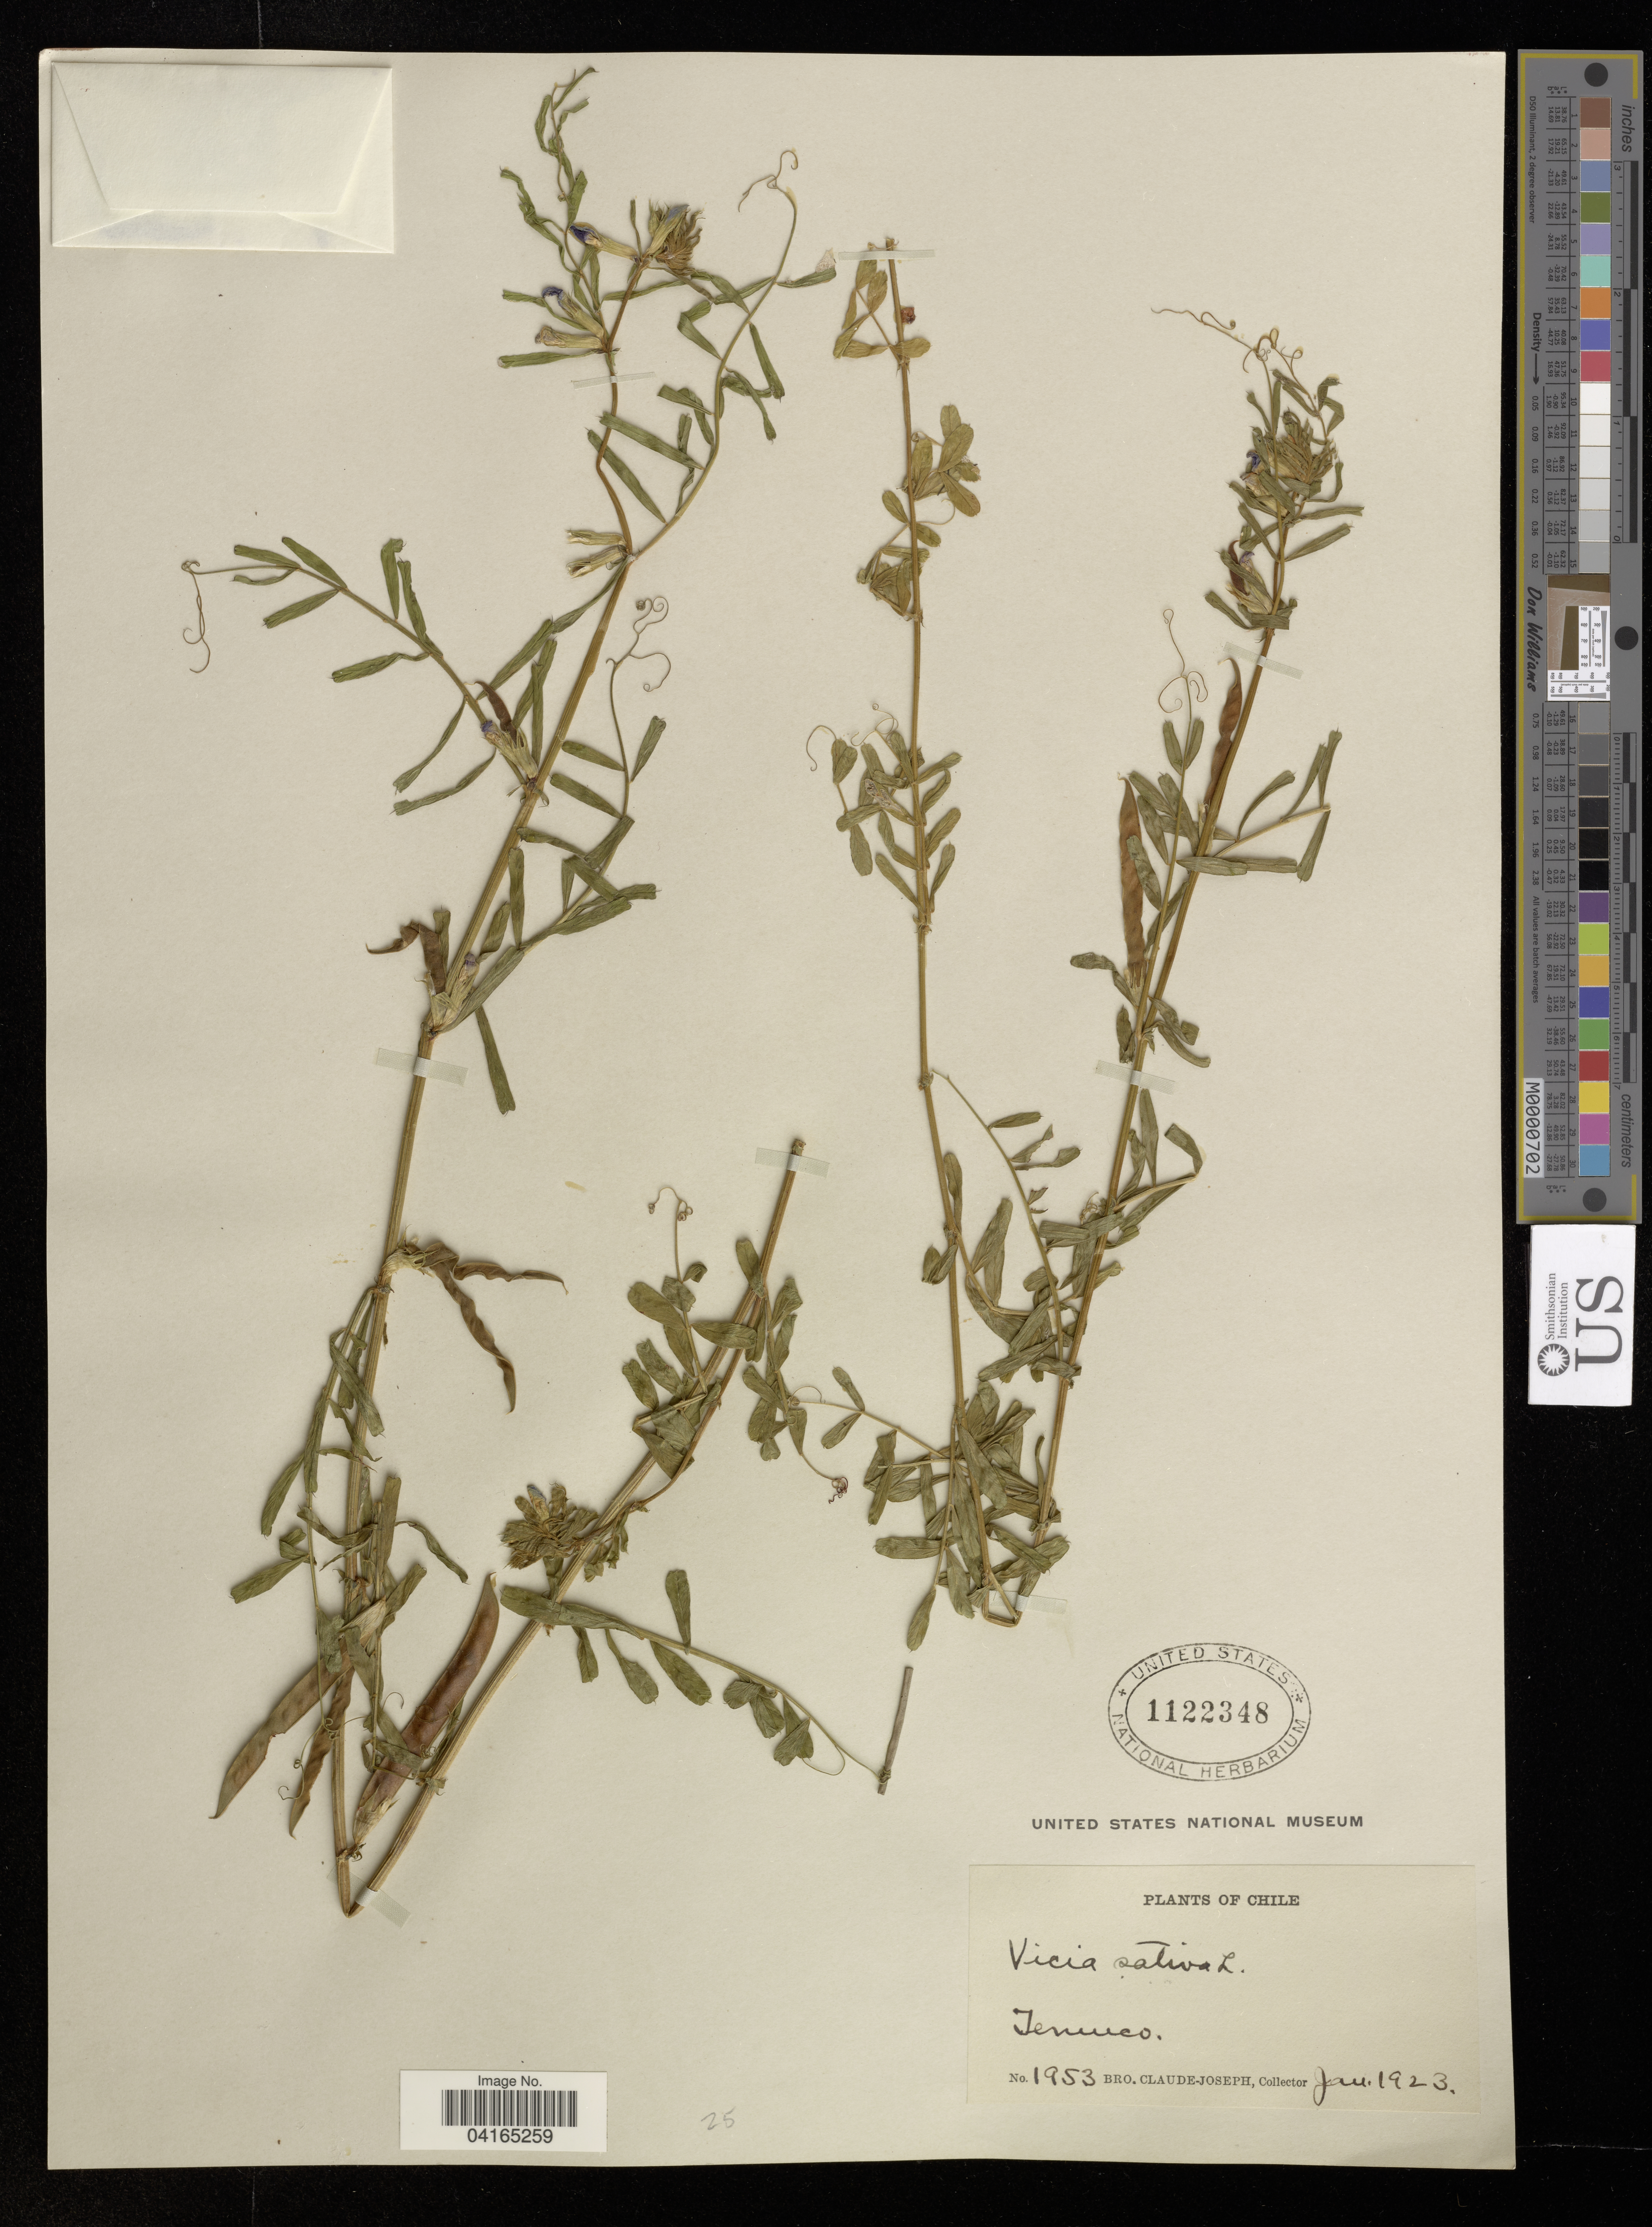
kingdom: Plantae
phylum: Tracheophyta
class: Magnoliopsida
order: Fabales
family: Fabaceae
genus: Vicia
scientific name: Vicia sativa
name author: L.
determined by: Hechenleitner, Paulina, RBG Edinburgh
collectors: Bro. Claude-Joseph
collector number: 1953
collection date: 1923-01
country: Chile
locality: Temuco.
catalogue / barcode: US 1122348